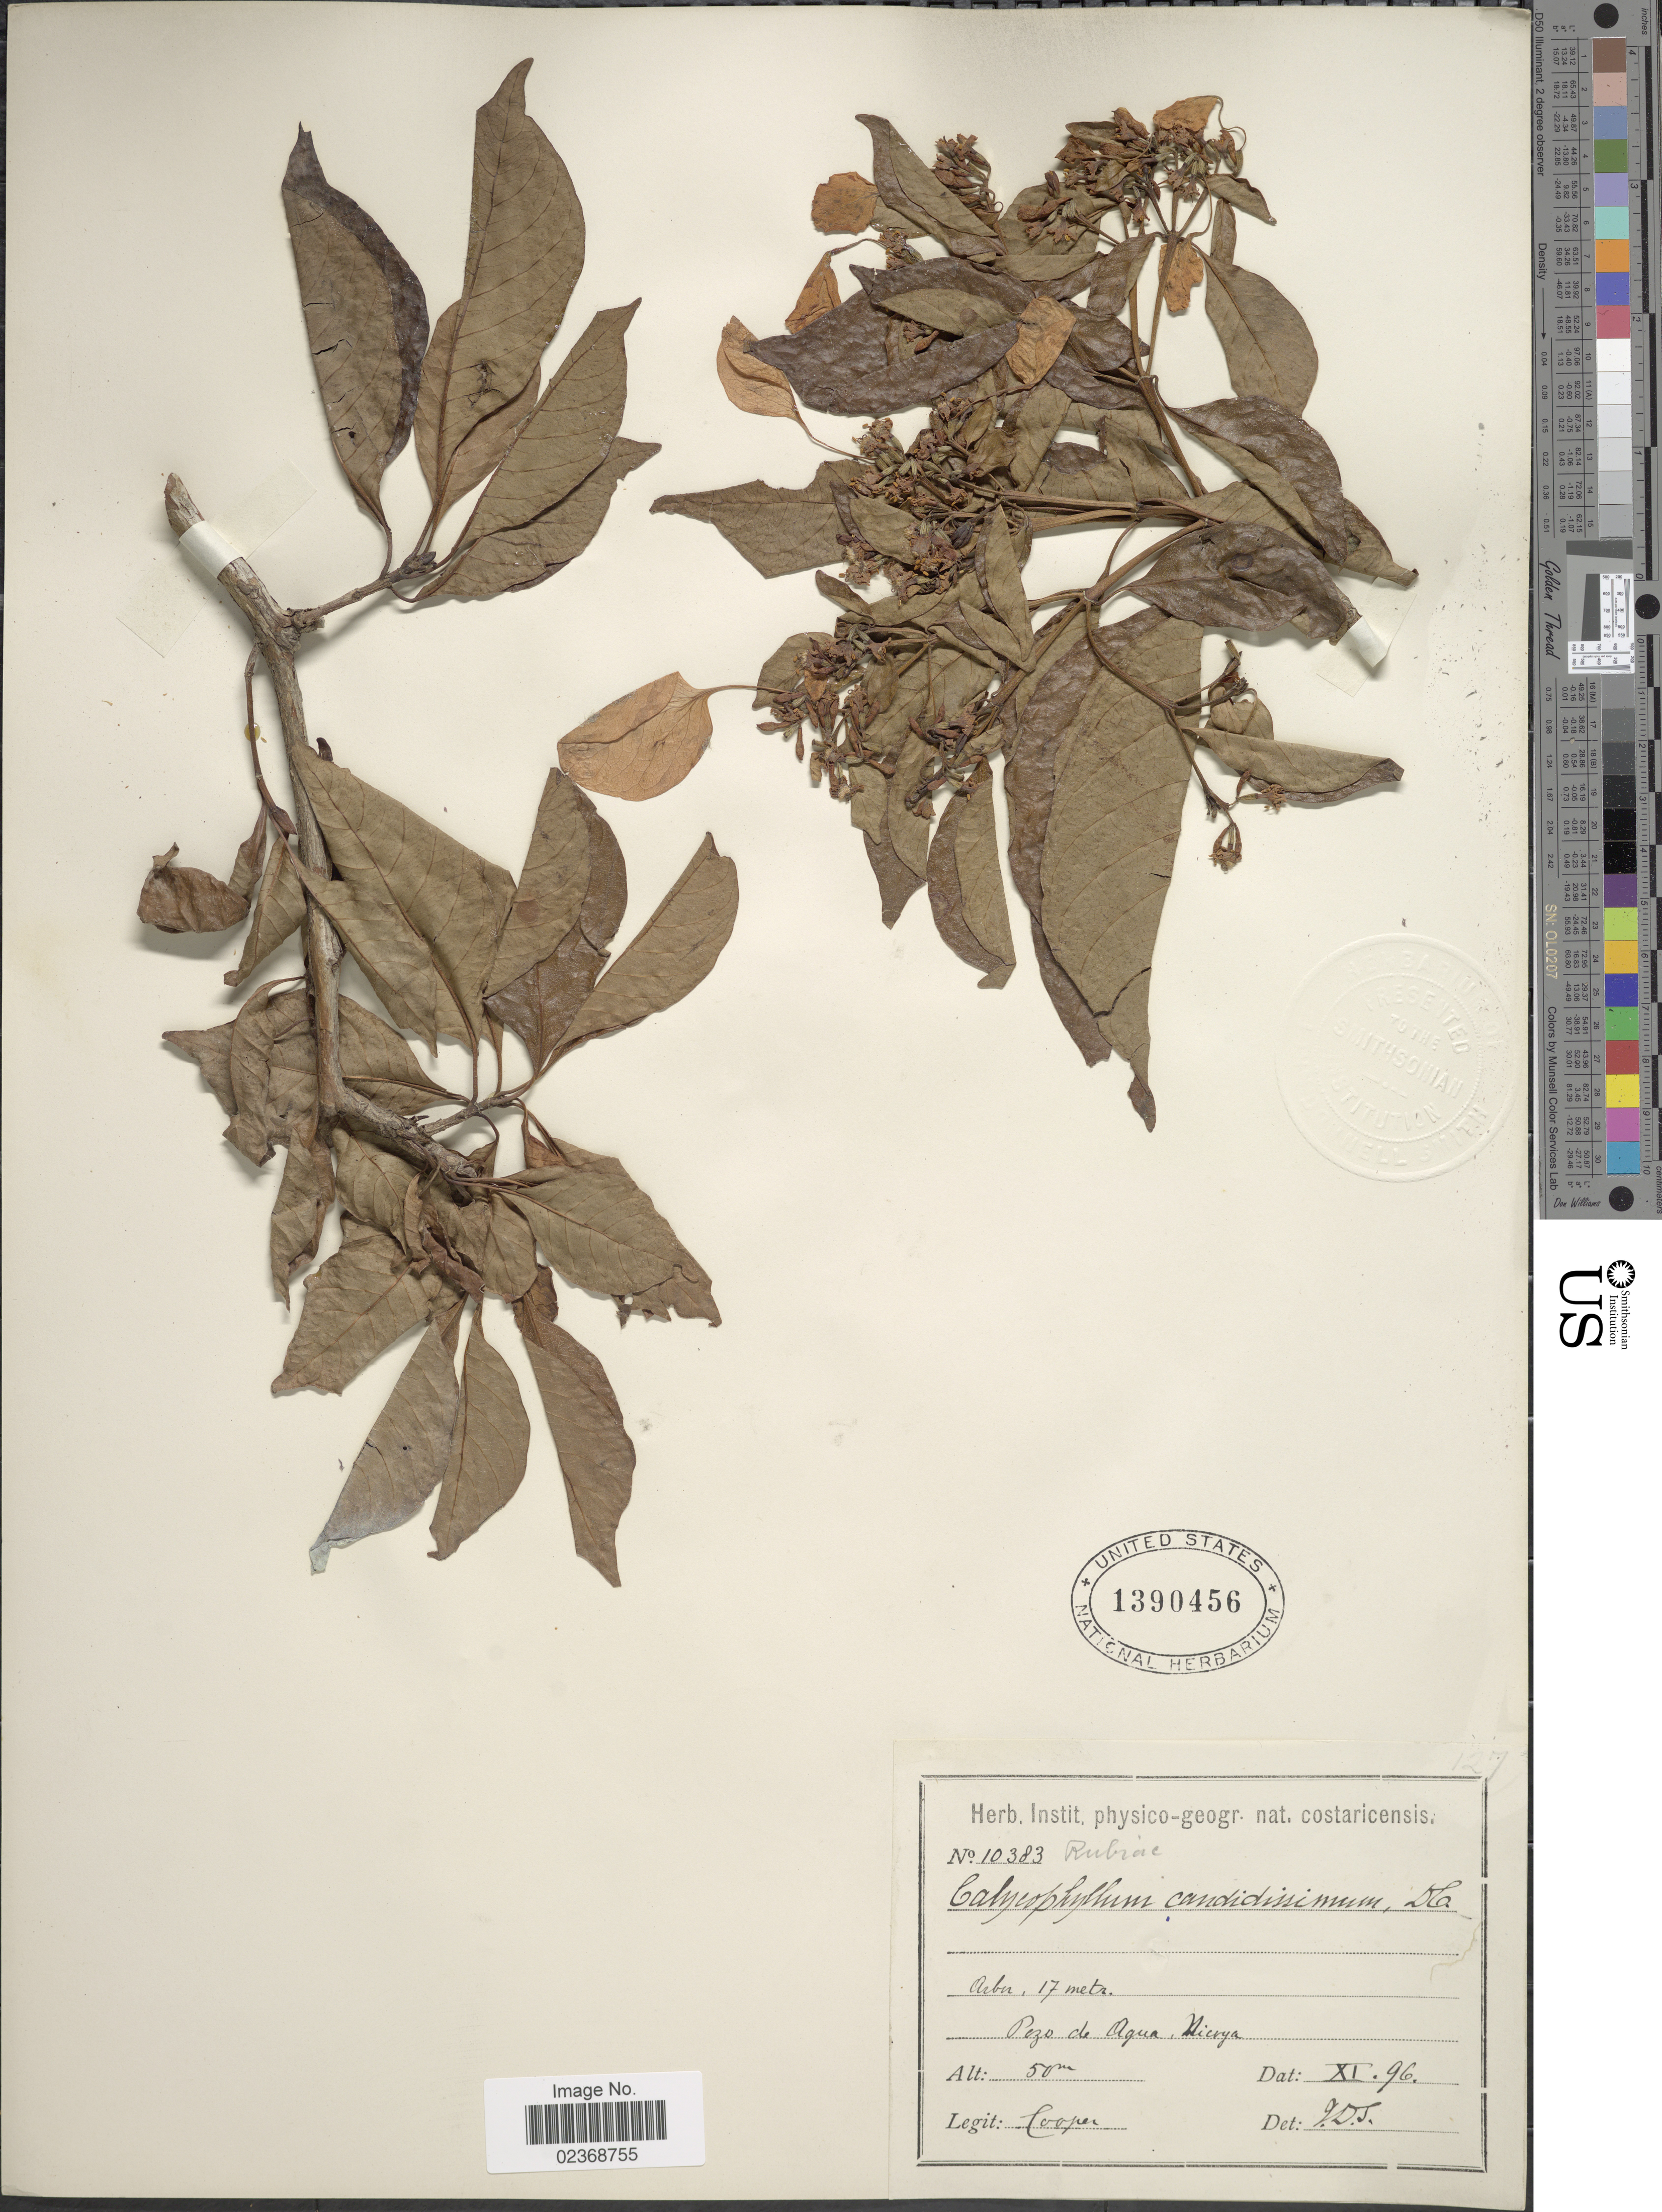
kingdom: Plantae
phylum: Tracheophyta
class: Magnoliopsida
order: Gentianales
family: Rubiaceae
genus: Calycophyllum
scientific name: Calycophyllum candidissimum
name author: (Vahl) DC.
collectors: -- Cooper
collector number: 10383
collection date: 1896-11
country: Costa Rica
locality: Pezo de Agua, Nicoya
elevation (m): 50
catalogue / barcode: US 1390456